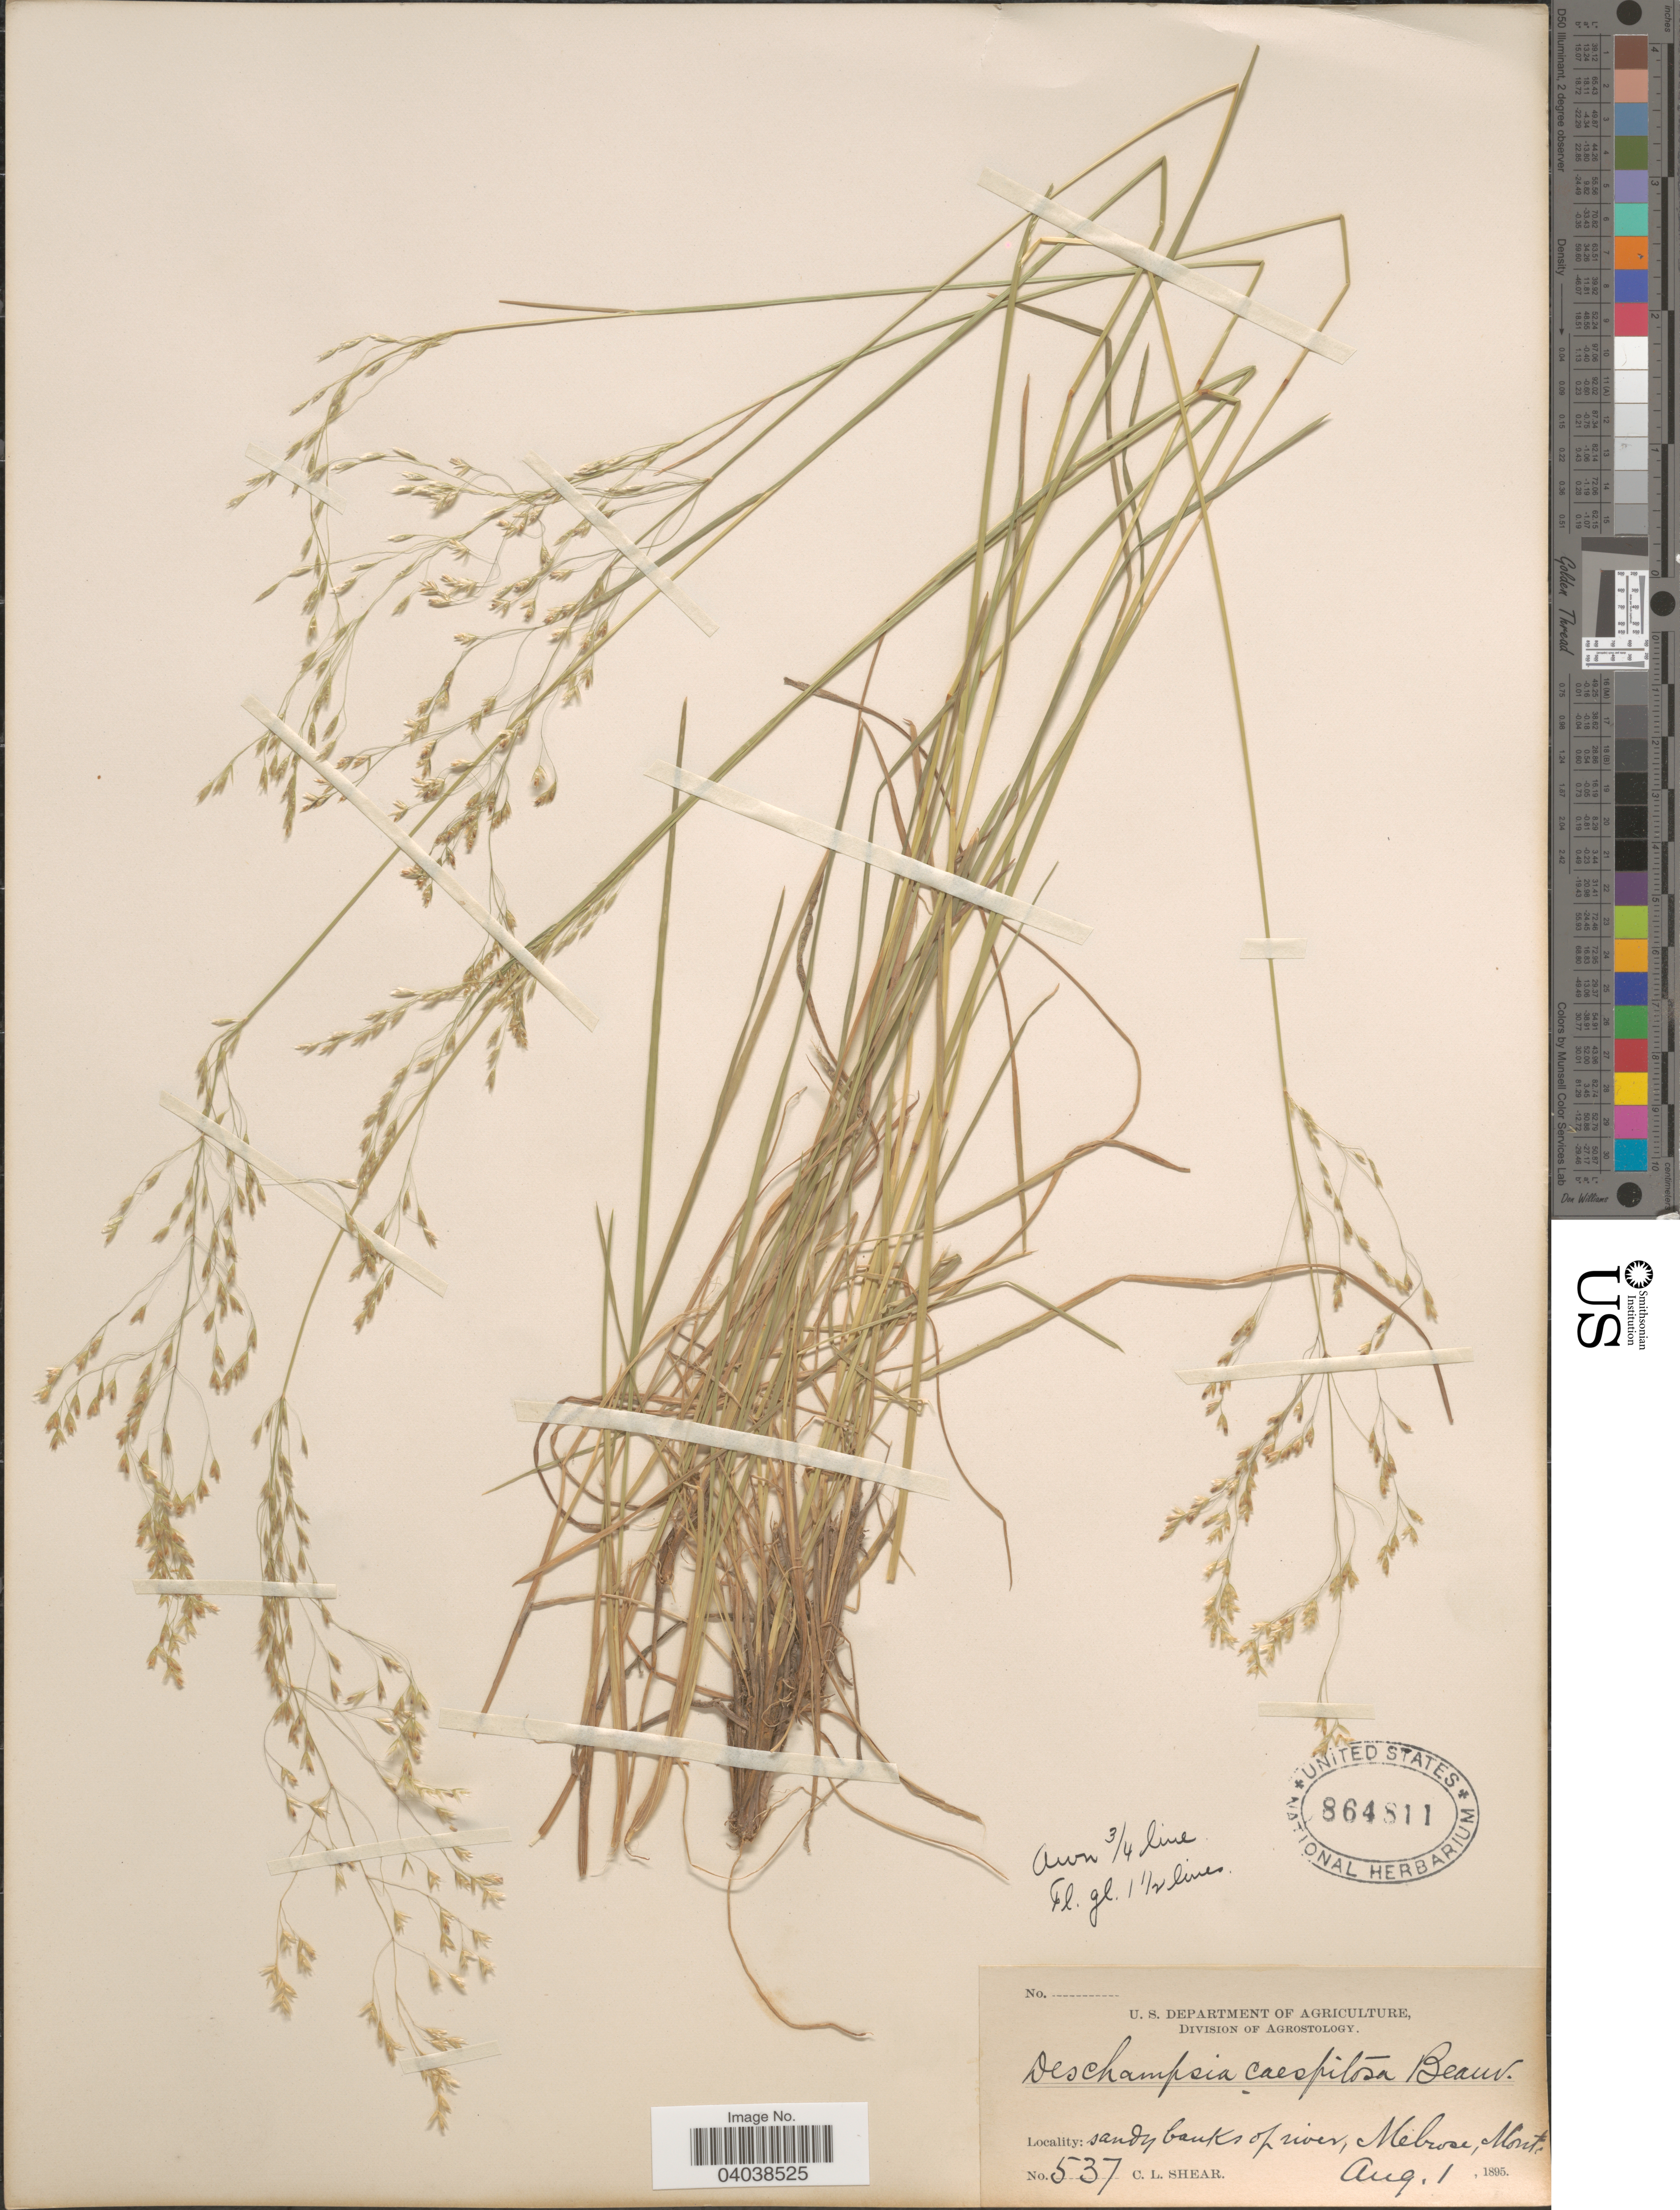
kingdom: Plantae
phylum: Tracheophyta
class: Liliopsida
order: Poales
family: Poaceae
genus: Deschampsia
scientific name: Deschampsia cespitosa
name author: (L.) P. Beauv.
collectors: C. L. Shear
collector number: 537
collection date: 1895-08-01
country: United States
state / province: Montana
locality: Sandy banks of river, Melrose.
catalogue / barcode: US 864811